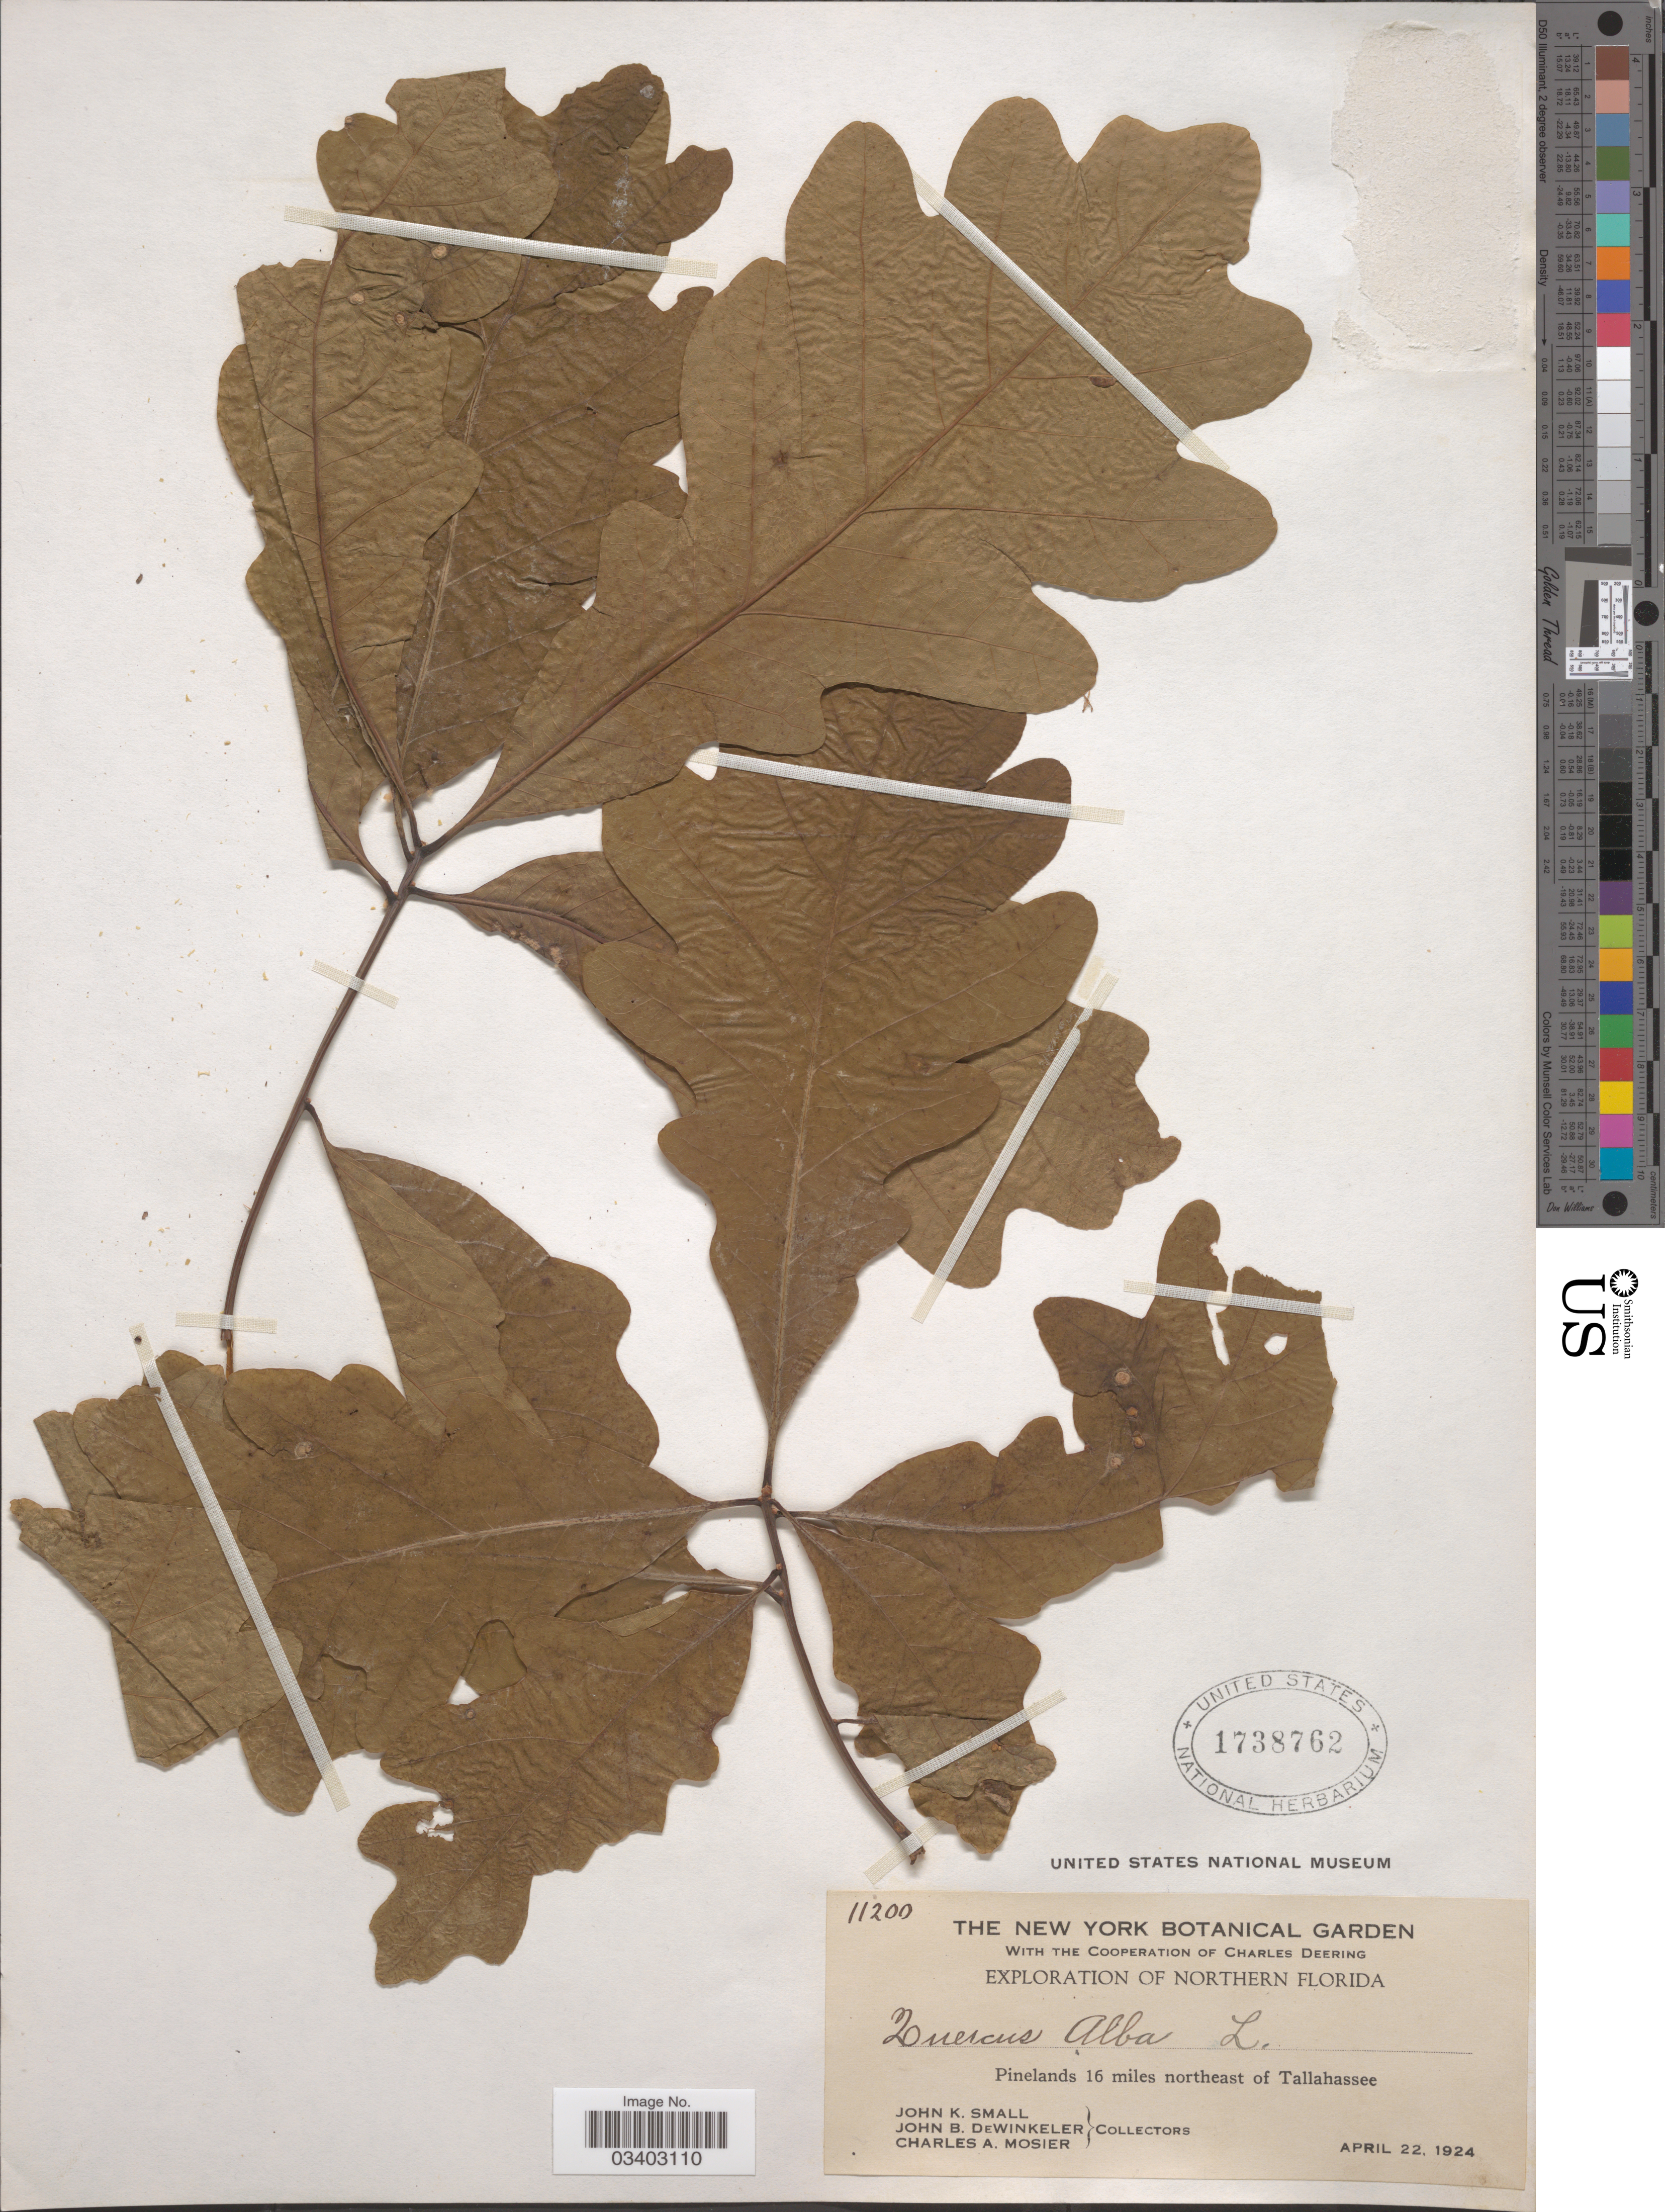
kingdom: Plantae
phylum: Tracheophyta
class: Magnoliopsida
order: Fagales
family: Fagaceae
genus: Quercus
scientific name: Quercus alba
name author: L.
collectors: J. K. Small, J. B. Dewinkeler & C. A. Mosier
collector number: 11200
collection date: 1924-04-22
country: United States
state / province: Florida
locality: Northern Florida. Pinelands 16 miles northeast of Tallahassee.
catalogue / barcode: US 1738762